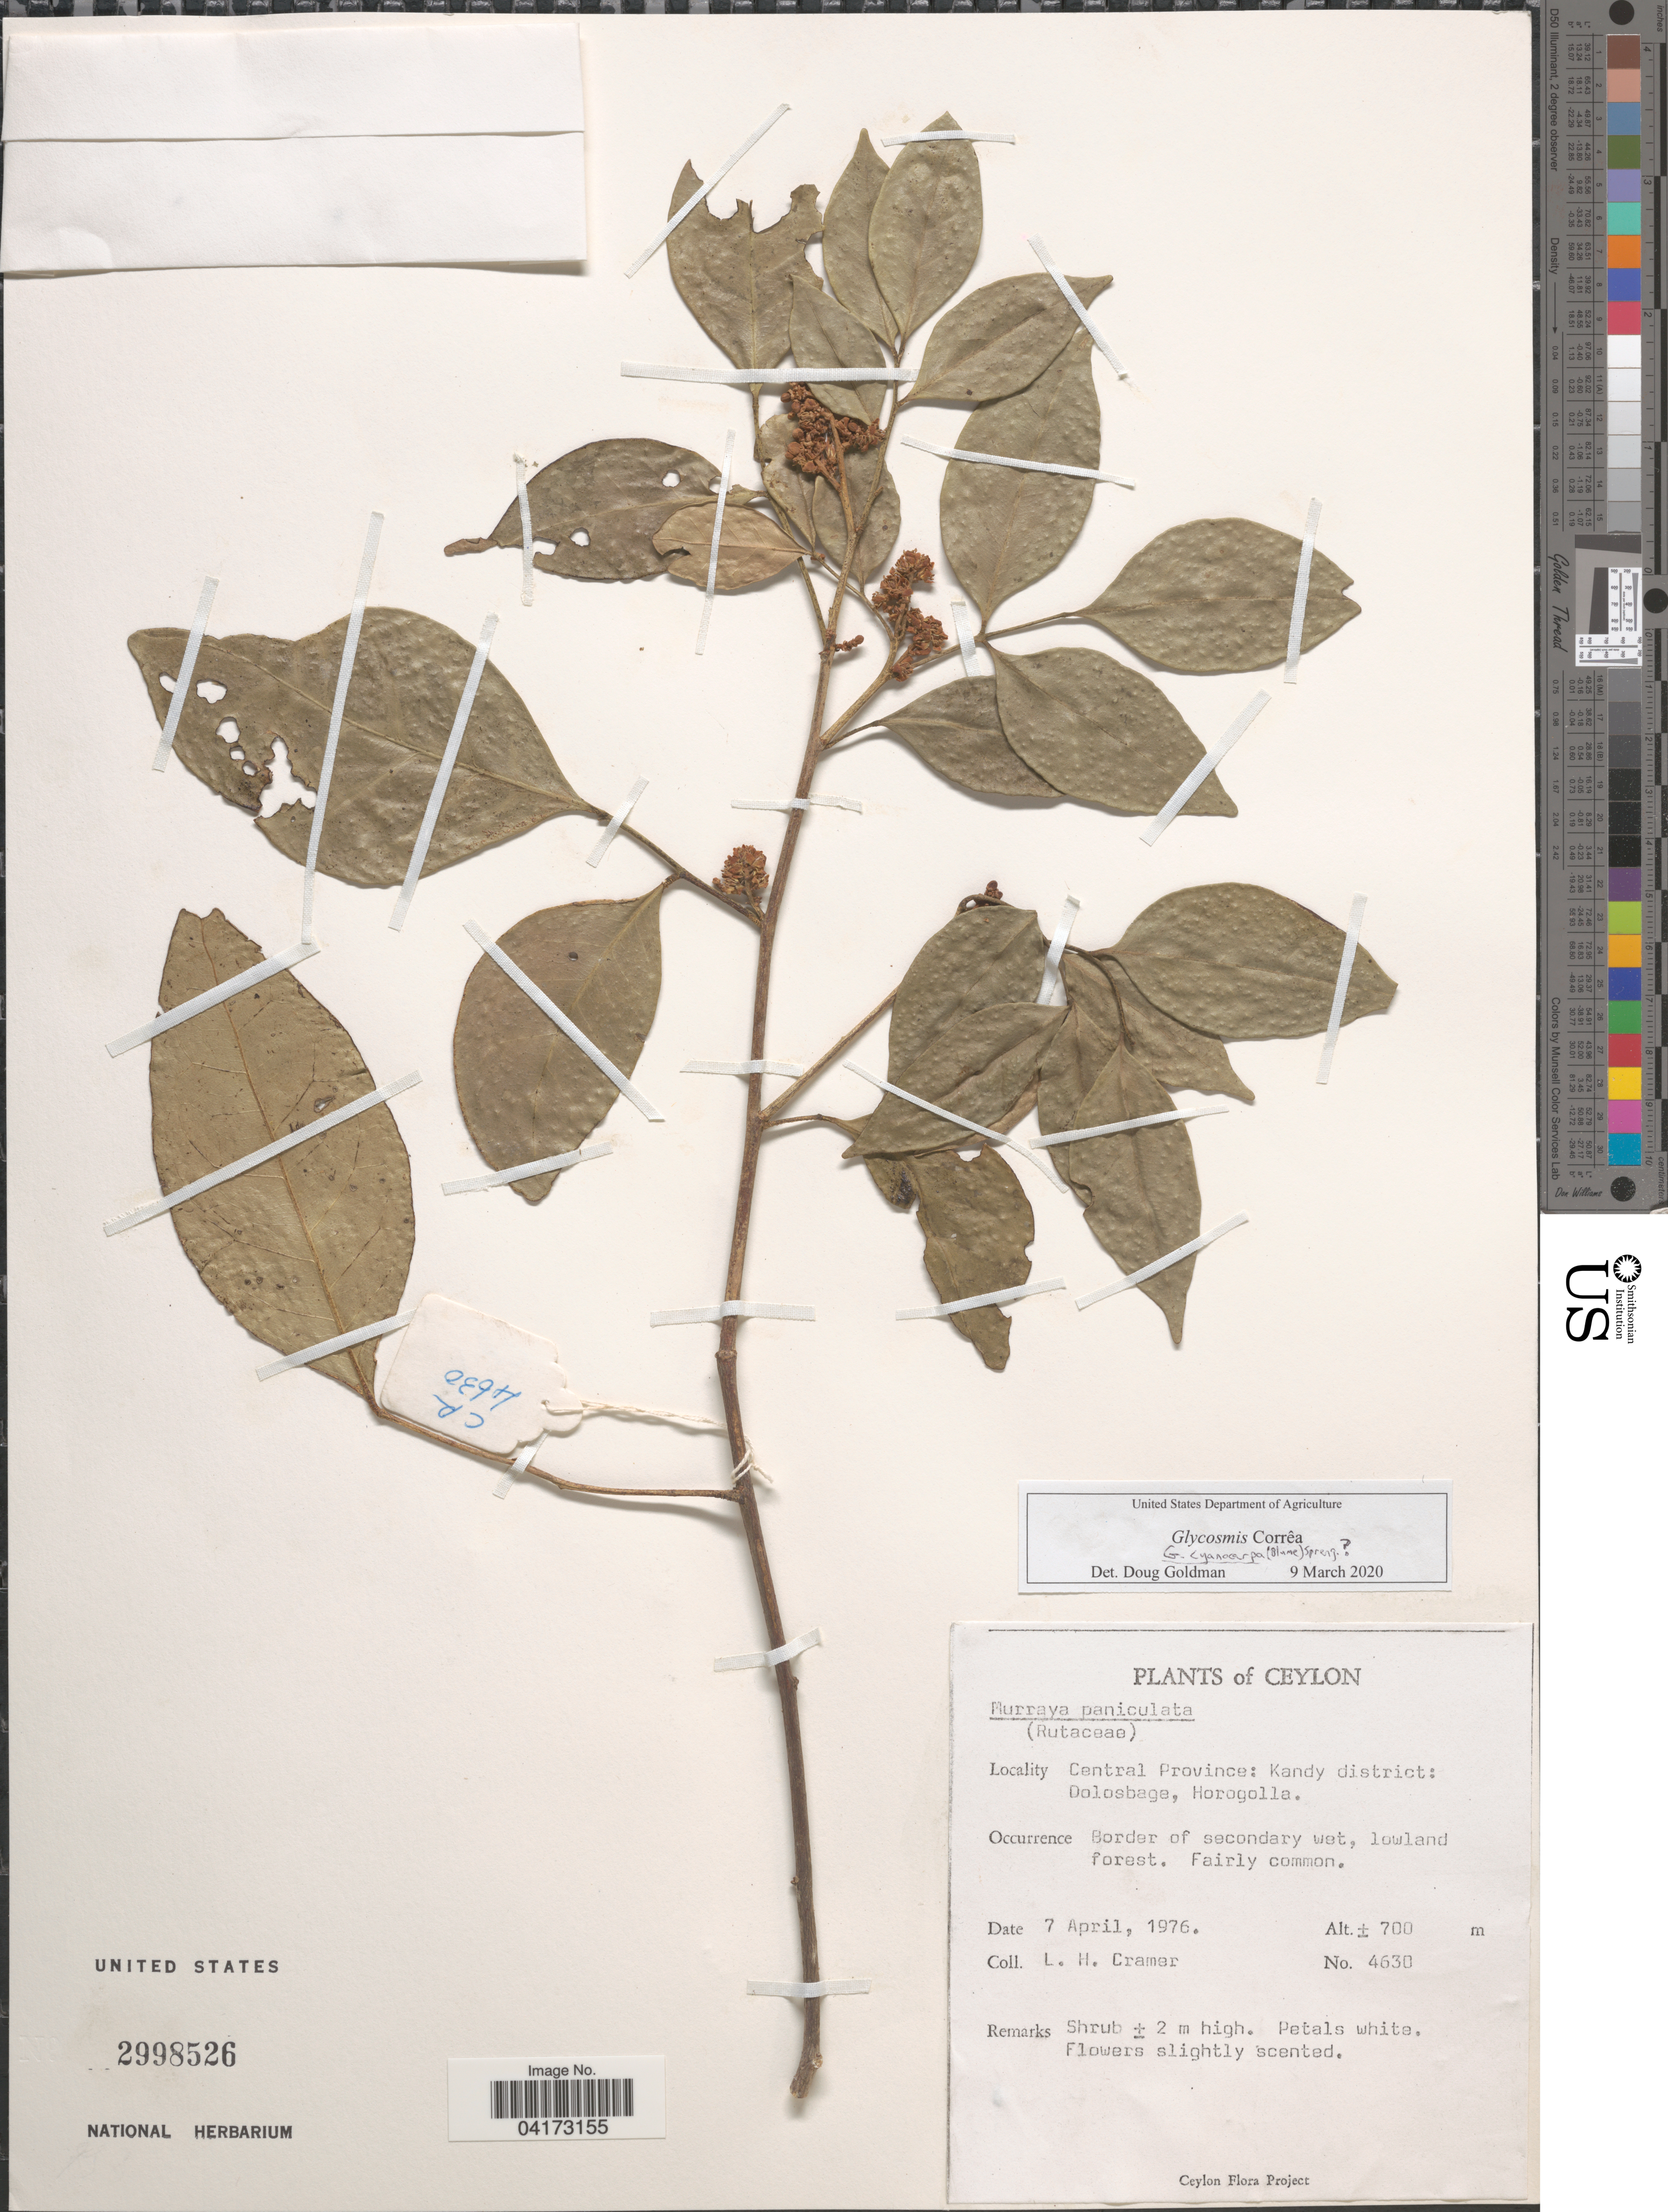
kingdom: Plantae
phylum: Tracheophyta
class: Magnoliopsida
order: Sapindales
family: Rutaceae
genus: Glycosmis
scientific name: Glycosmis cyanocarpa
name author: (Blume) Spreng.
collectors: L. H. Cramer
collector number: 4630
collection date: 1976-04-07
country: Sri Lanka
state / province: Central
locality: Ceylon. Kandy district: Dolosbage, Horogolla.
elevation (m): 700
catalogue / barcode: US 2998526